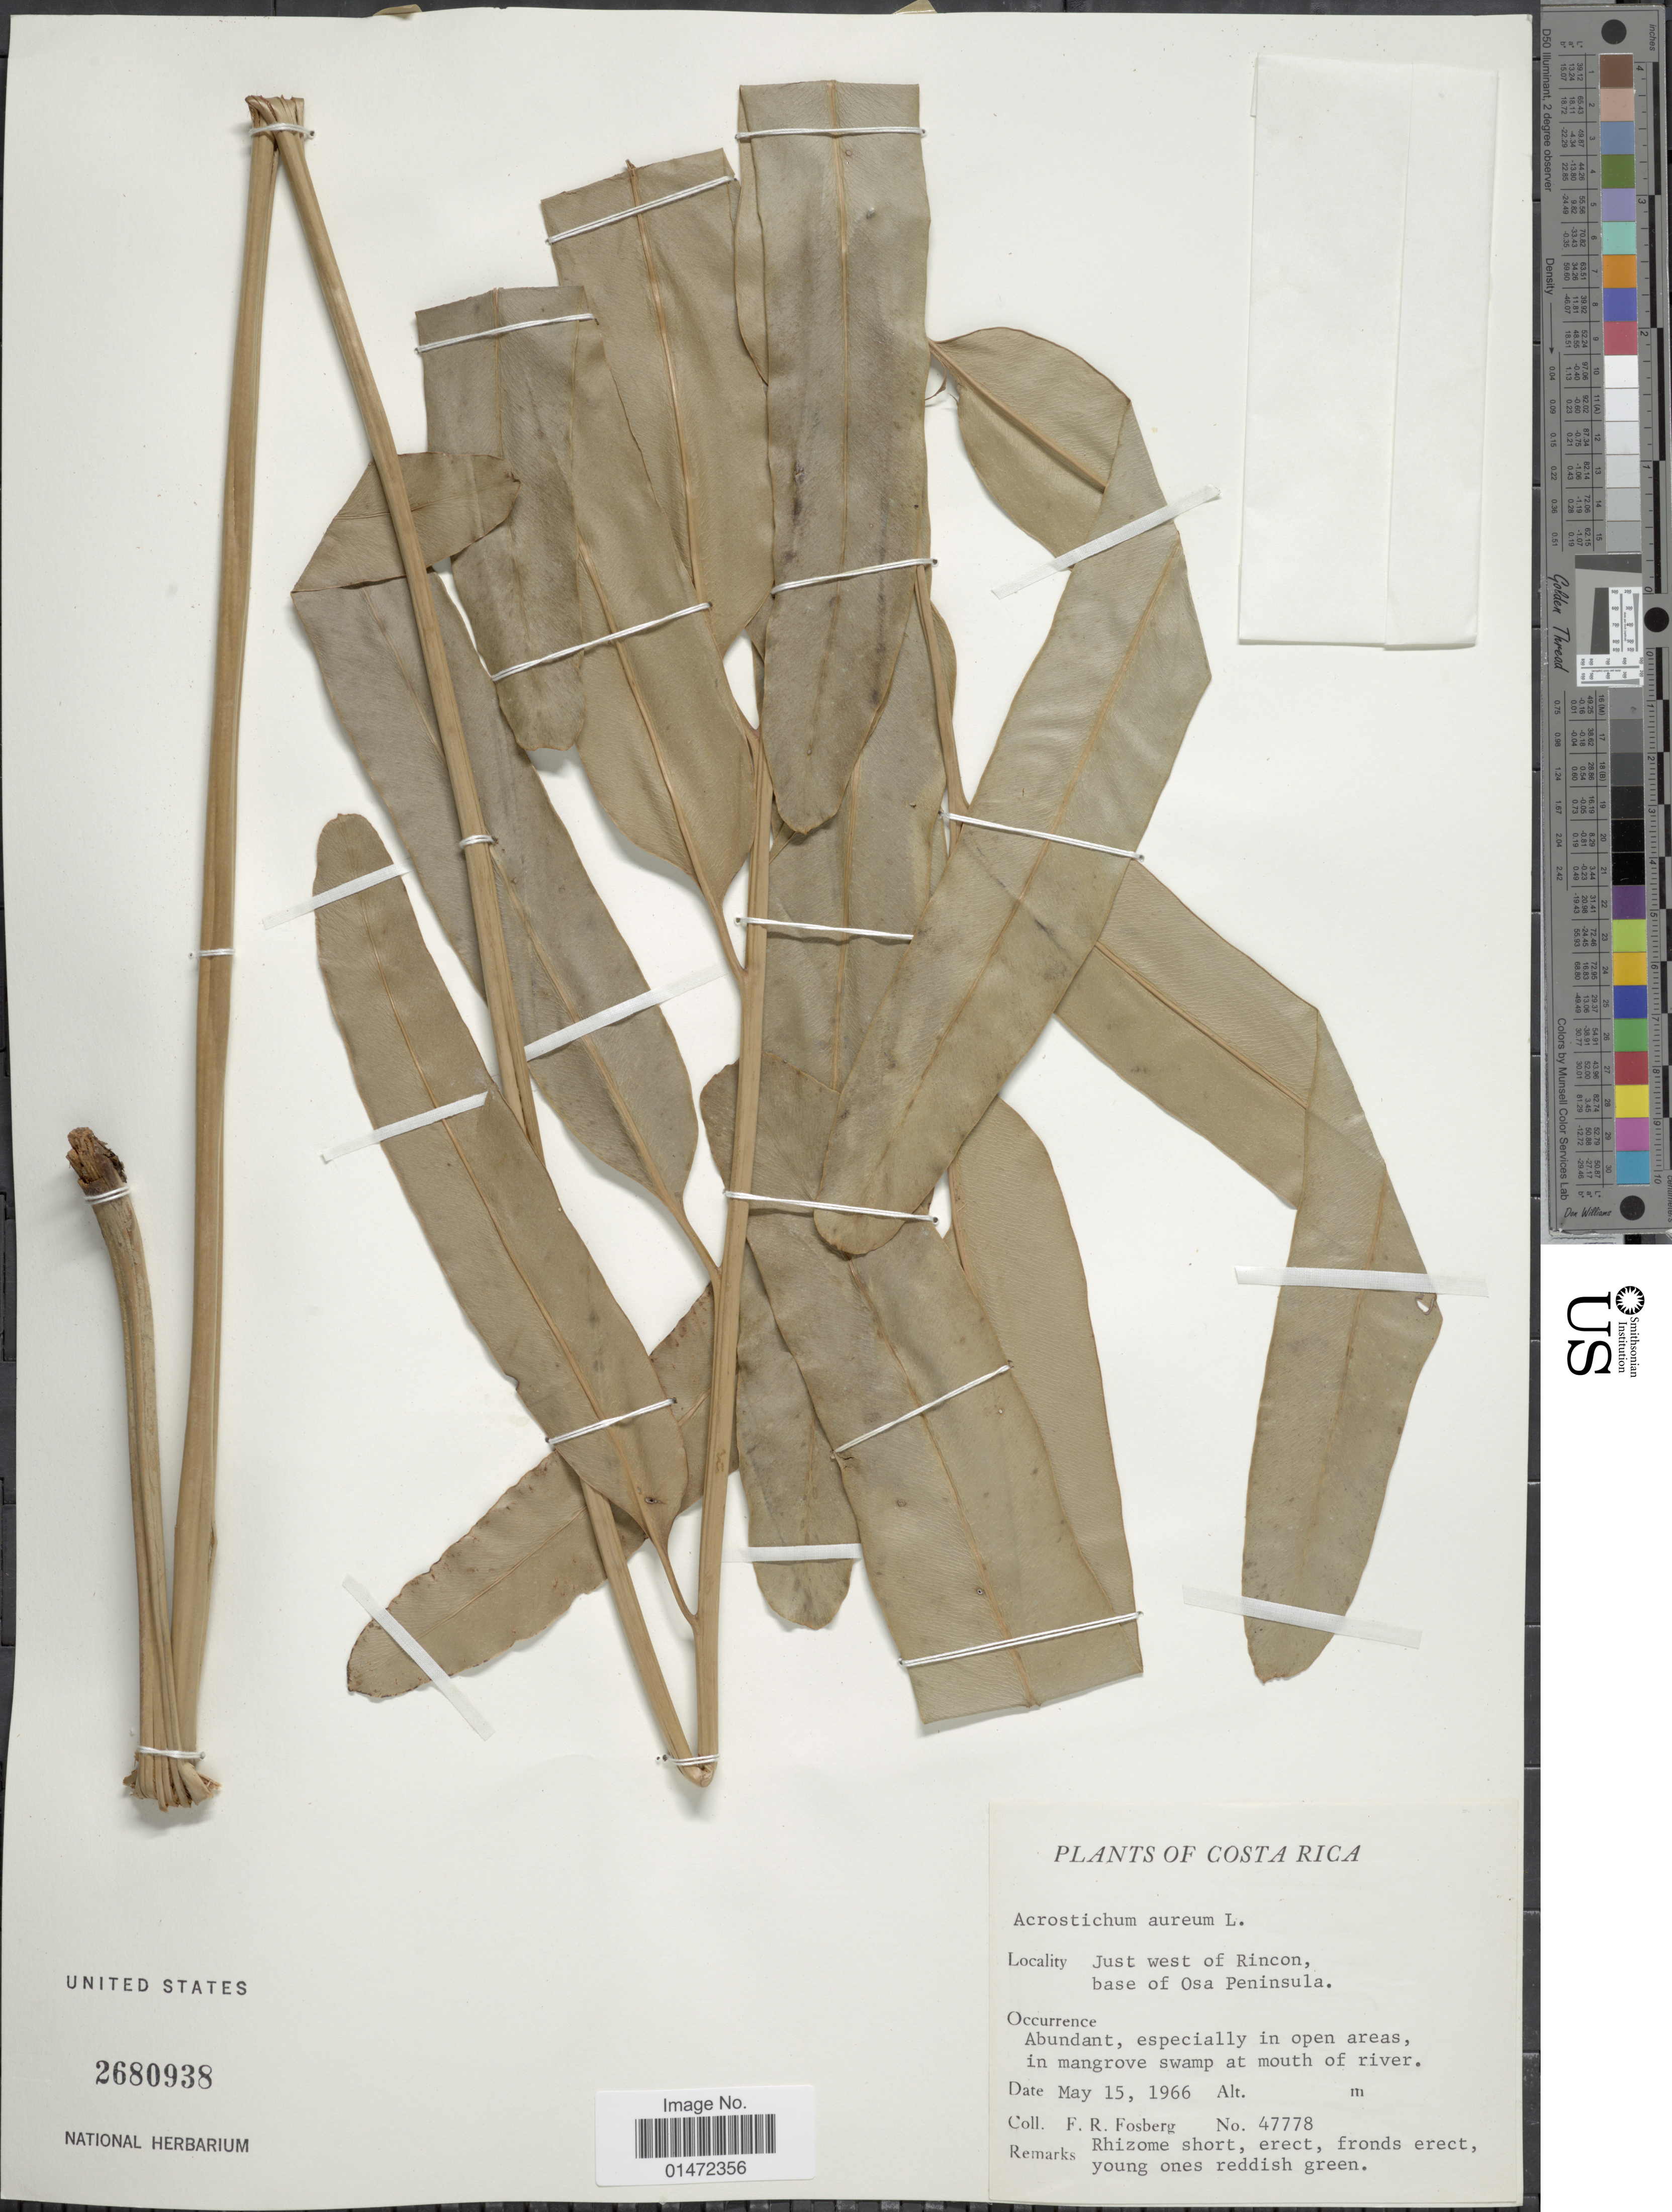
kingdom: Plantae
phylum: Tracheophyta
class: Polypodiopsida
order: Polypodiales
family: Pteridaceae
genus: Acrostichum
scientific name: Acrostichum aureum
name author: L.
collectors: F. R. Fosberg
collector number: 47778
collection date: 1966-05-15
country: Costa Rica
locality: Just west of Rincon, base of Osa Peninsula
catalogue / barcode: US 2680938